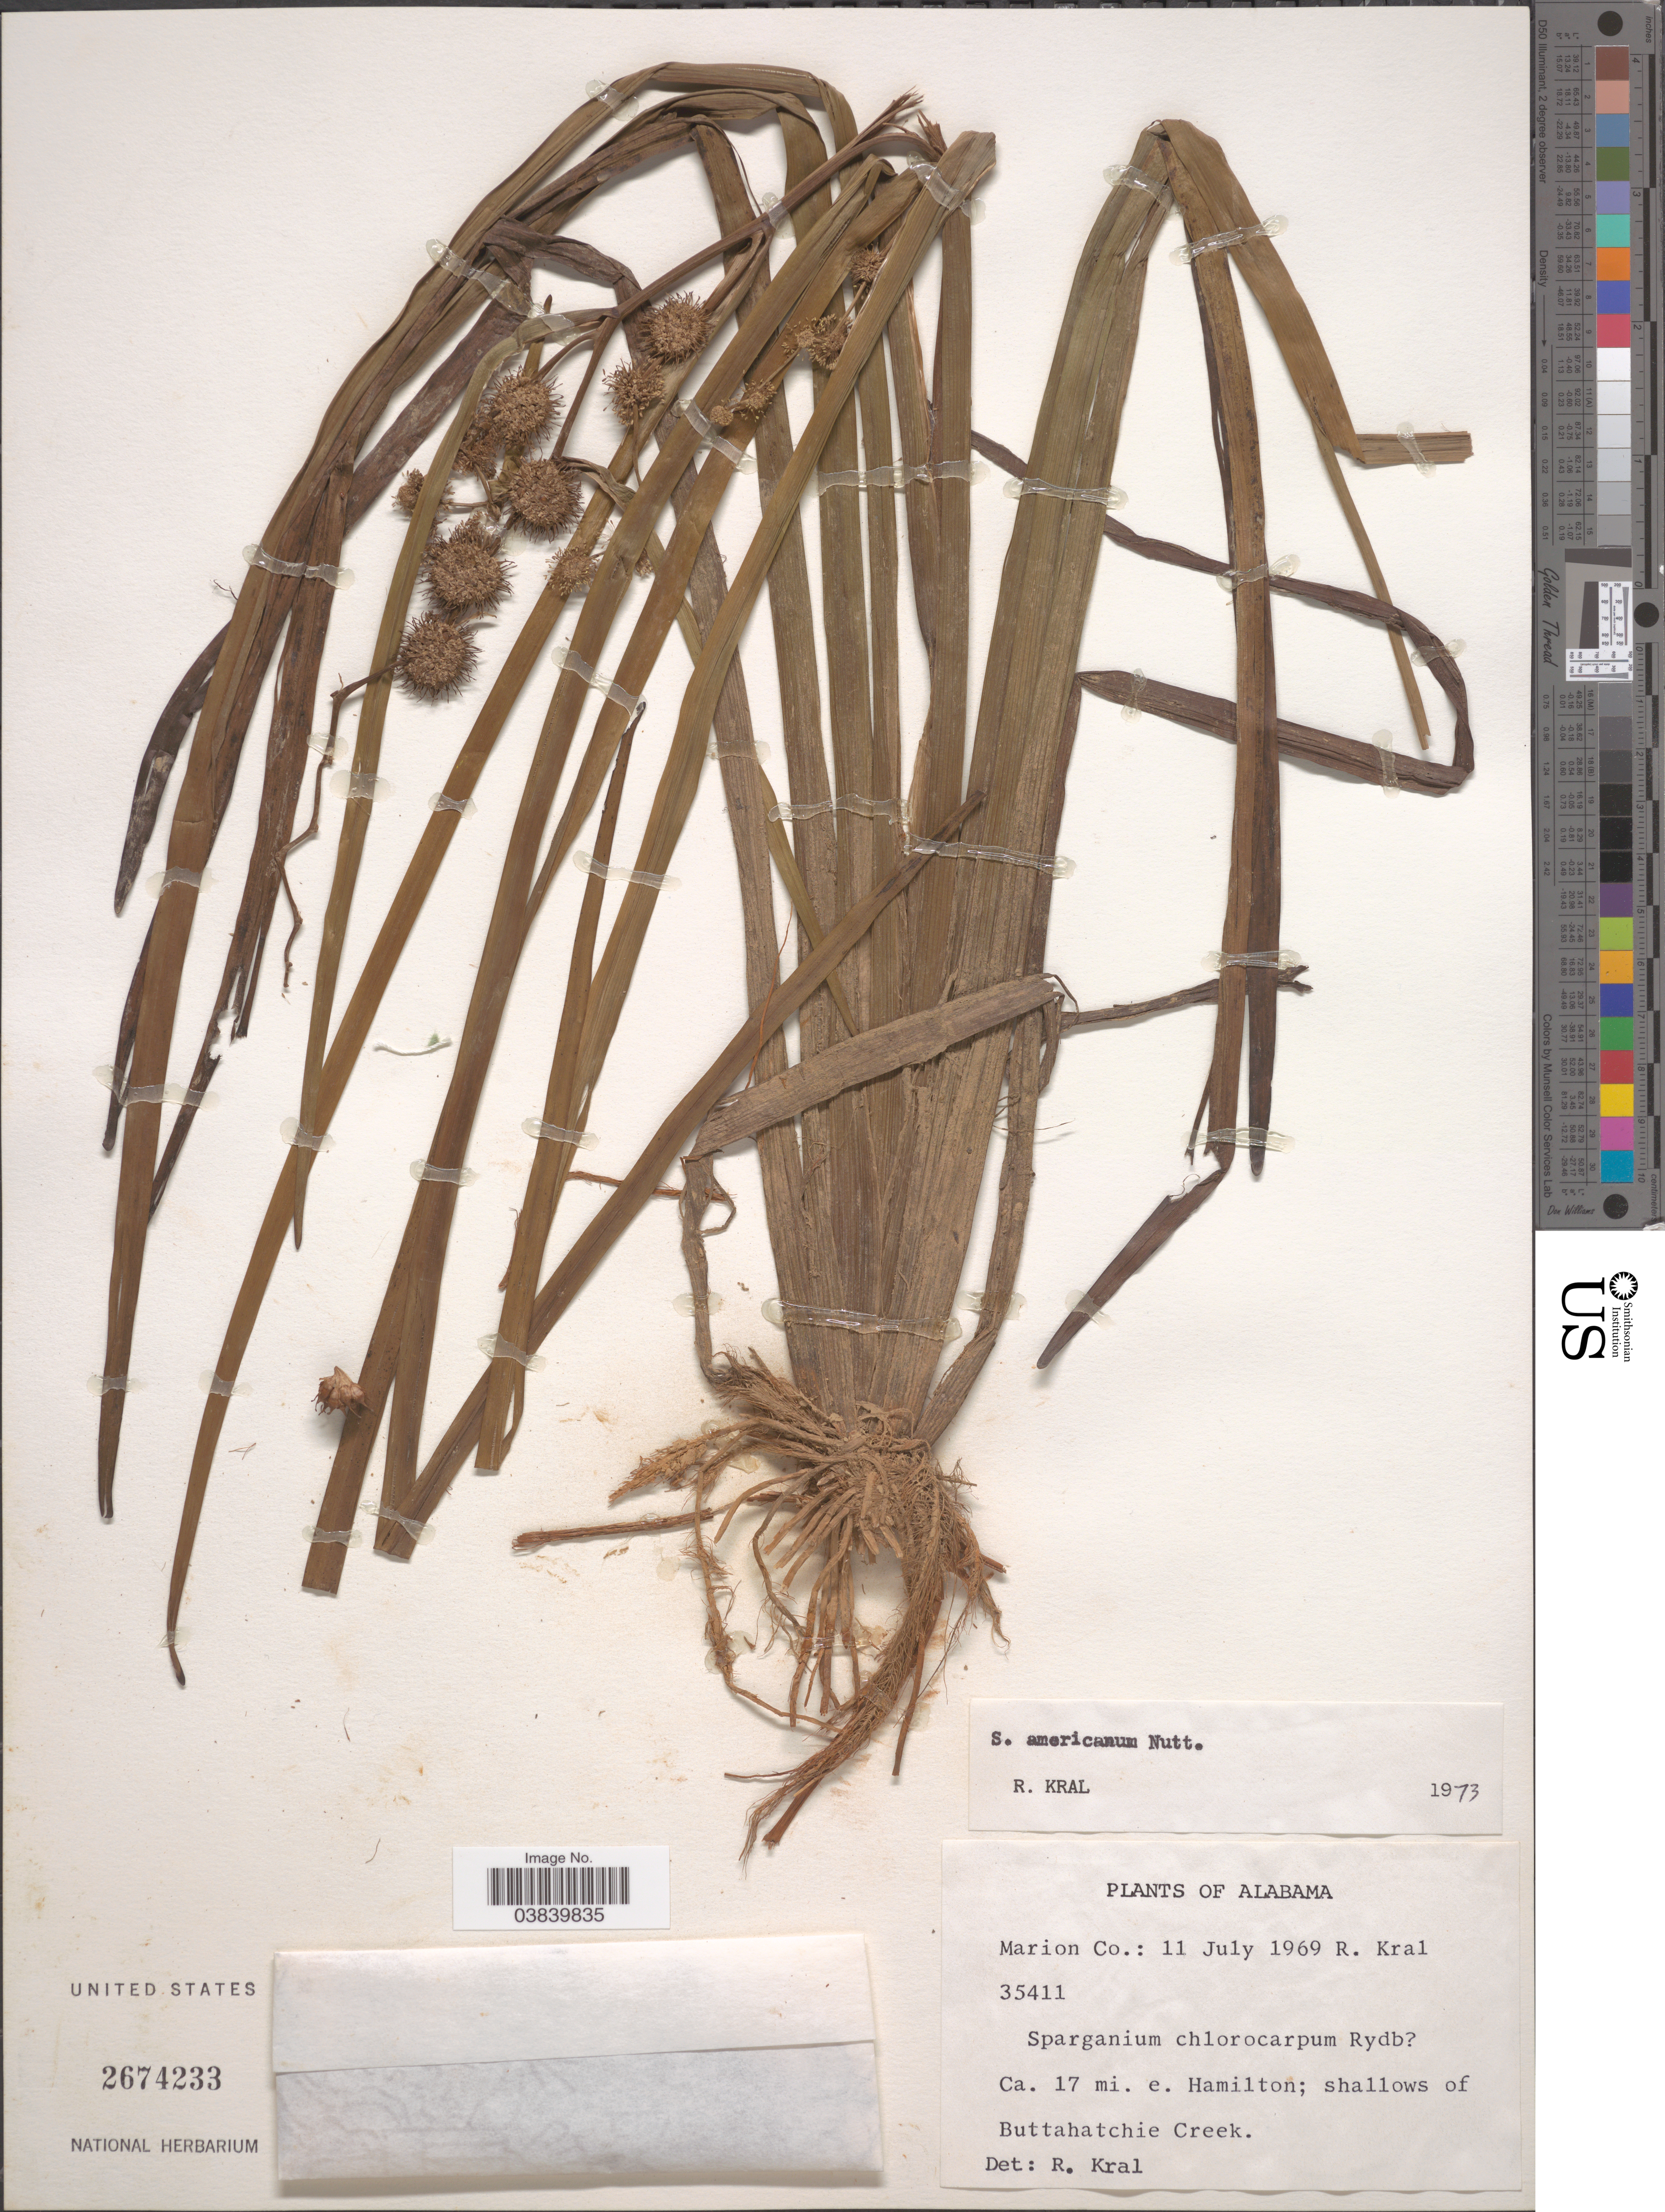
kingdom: Plantae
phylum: Tracheophyta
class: Liliopsida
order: Poales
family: Typhaceae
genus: Sparganium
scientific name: Sparganium americanum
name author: Nutt.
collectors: R. Kral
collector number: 35411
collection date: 1969-07-11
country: United States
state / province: Alabama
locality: Marion Co. Ca. 17 mi. e. Hamilton; shallows of Buttahatchie Creek.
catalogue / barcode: US 2674233